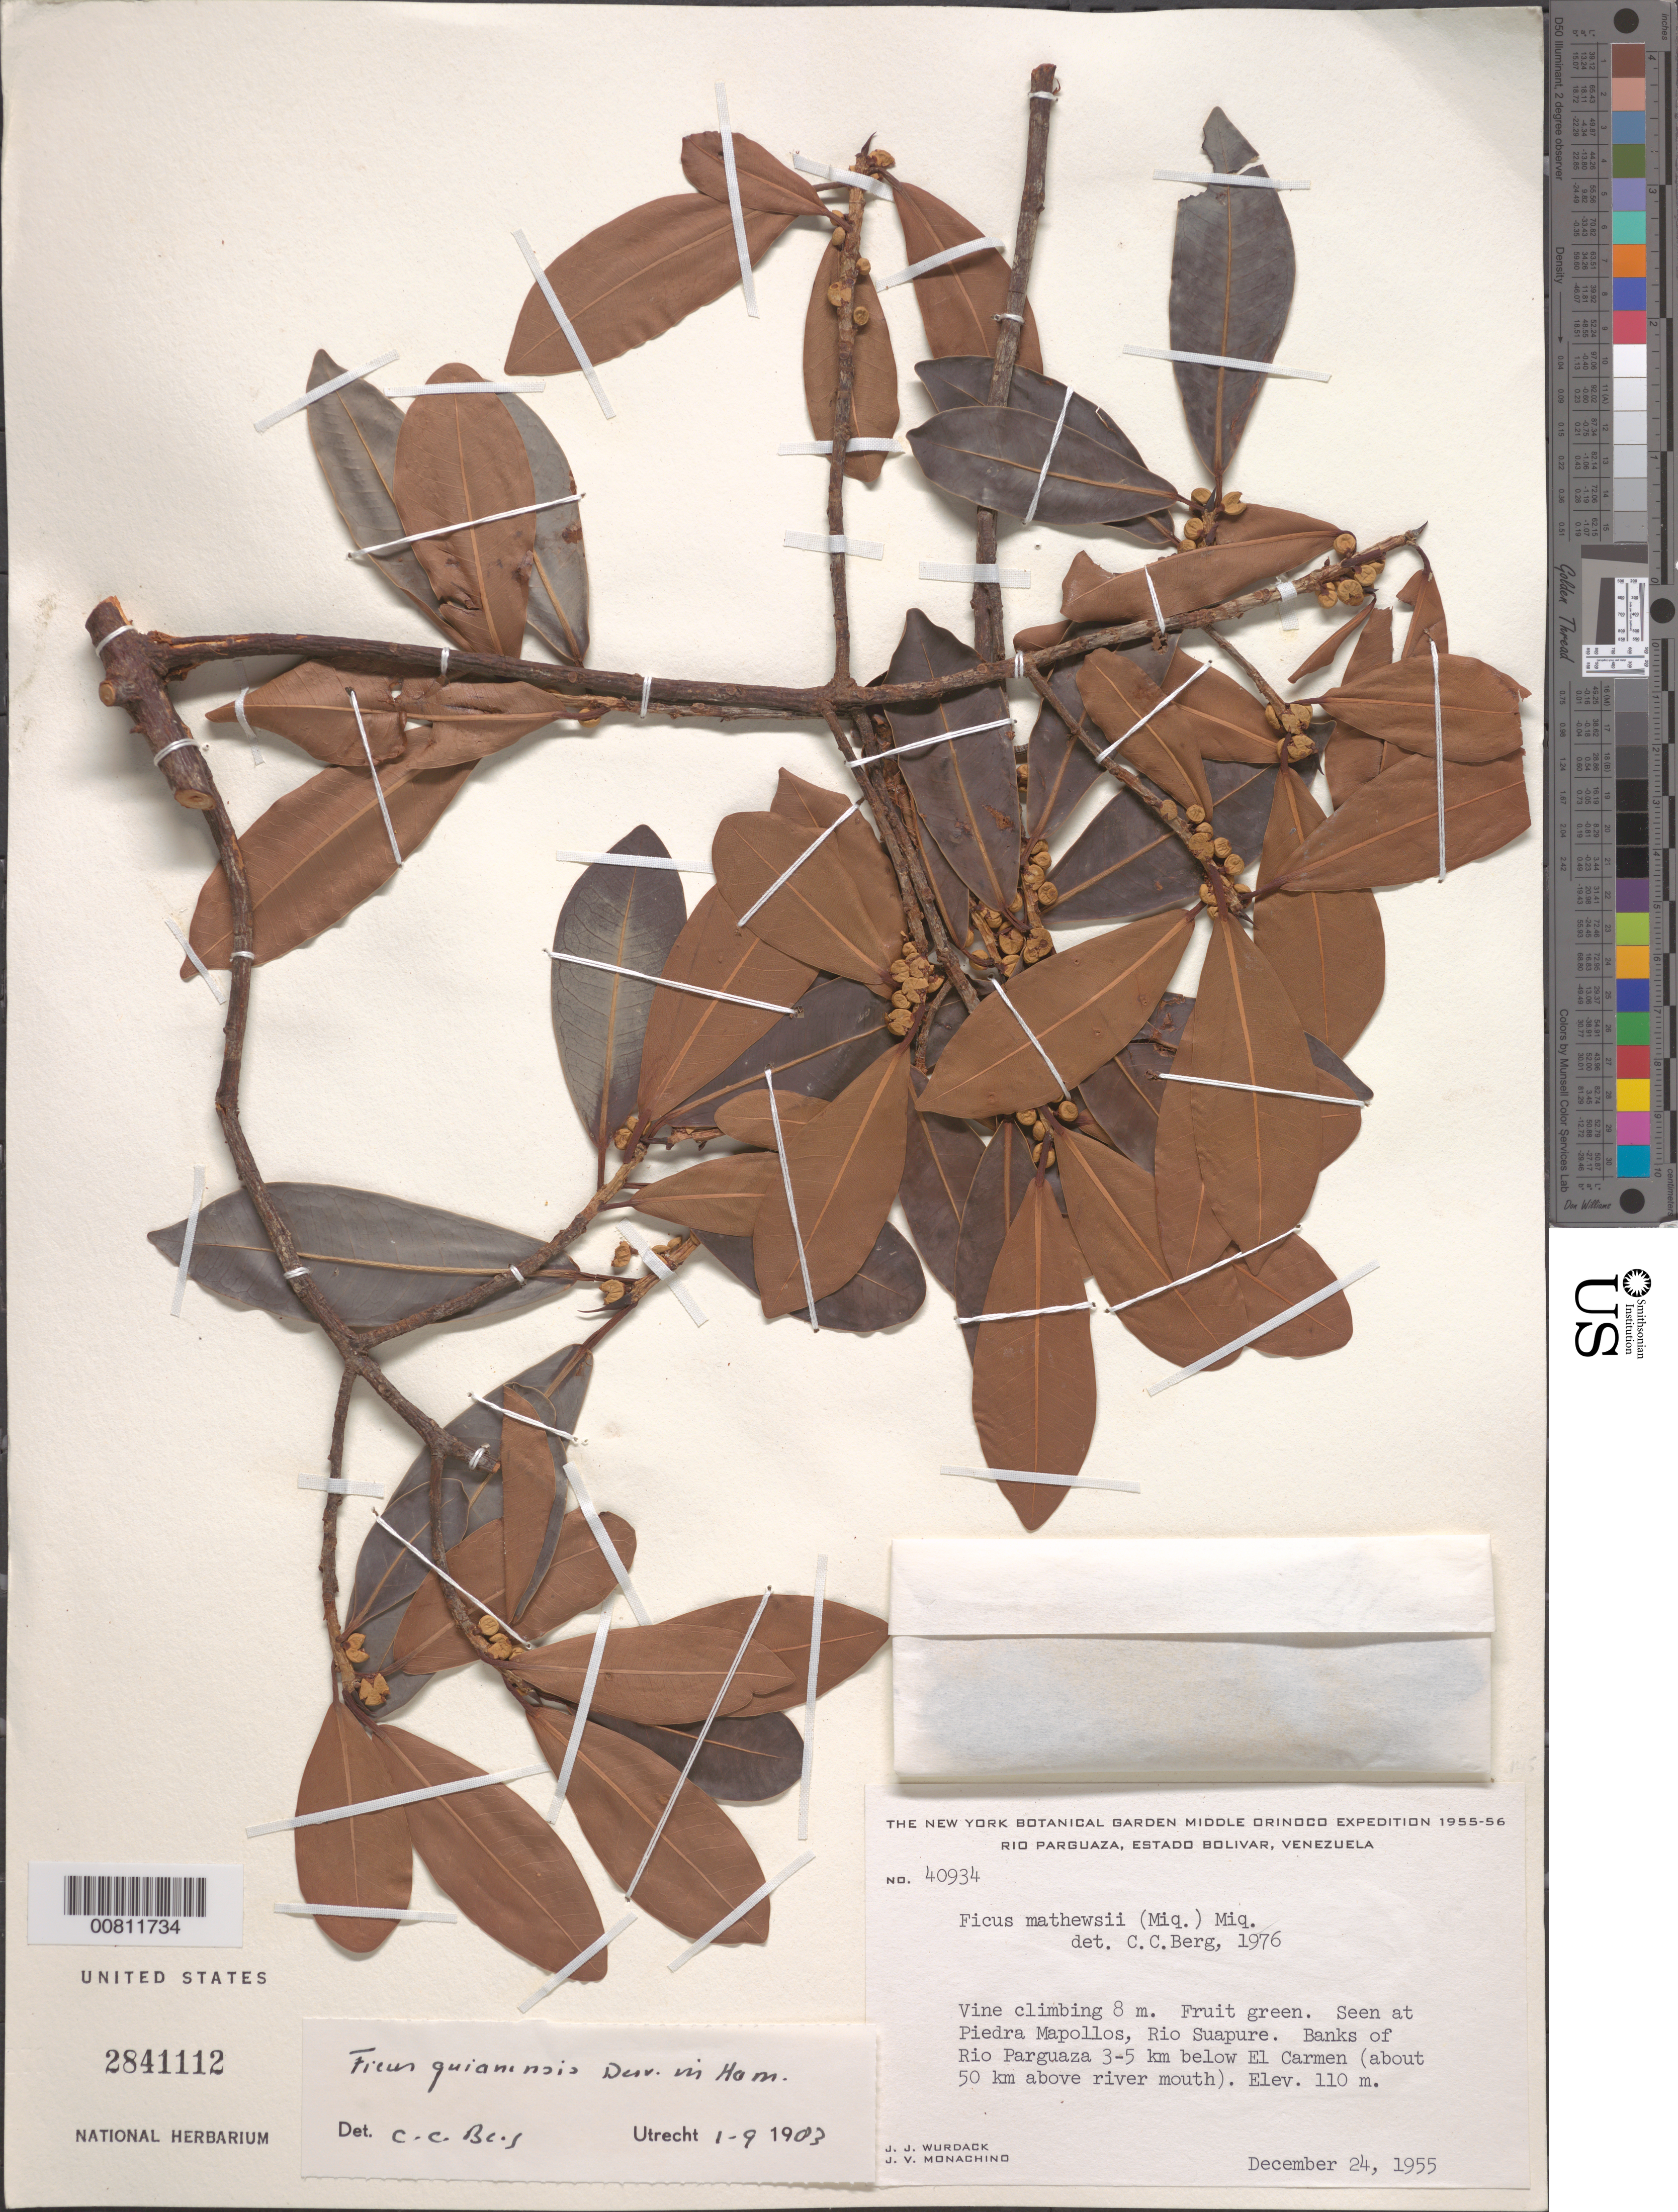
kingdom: Plantae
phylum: Tracheophyta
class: Magnoliopsida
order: Rosales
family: Moraceae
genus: Ficus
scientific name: Ficus guianensis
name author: Desv. ex Ham.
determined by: Berg, C. C.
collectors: J. J. Wurdack & J. V. Monachino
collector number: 40934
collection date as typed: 24-Dec-55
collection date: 1955-12-24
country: Venezuela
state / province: Bolívar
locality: El Carmen, 3-5 km below (50 km above mouth); Río Parguaza, Piedra Mapollos, Río Suapure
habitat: Banks of river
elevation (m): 110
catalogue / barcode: US 2841112